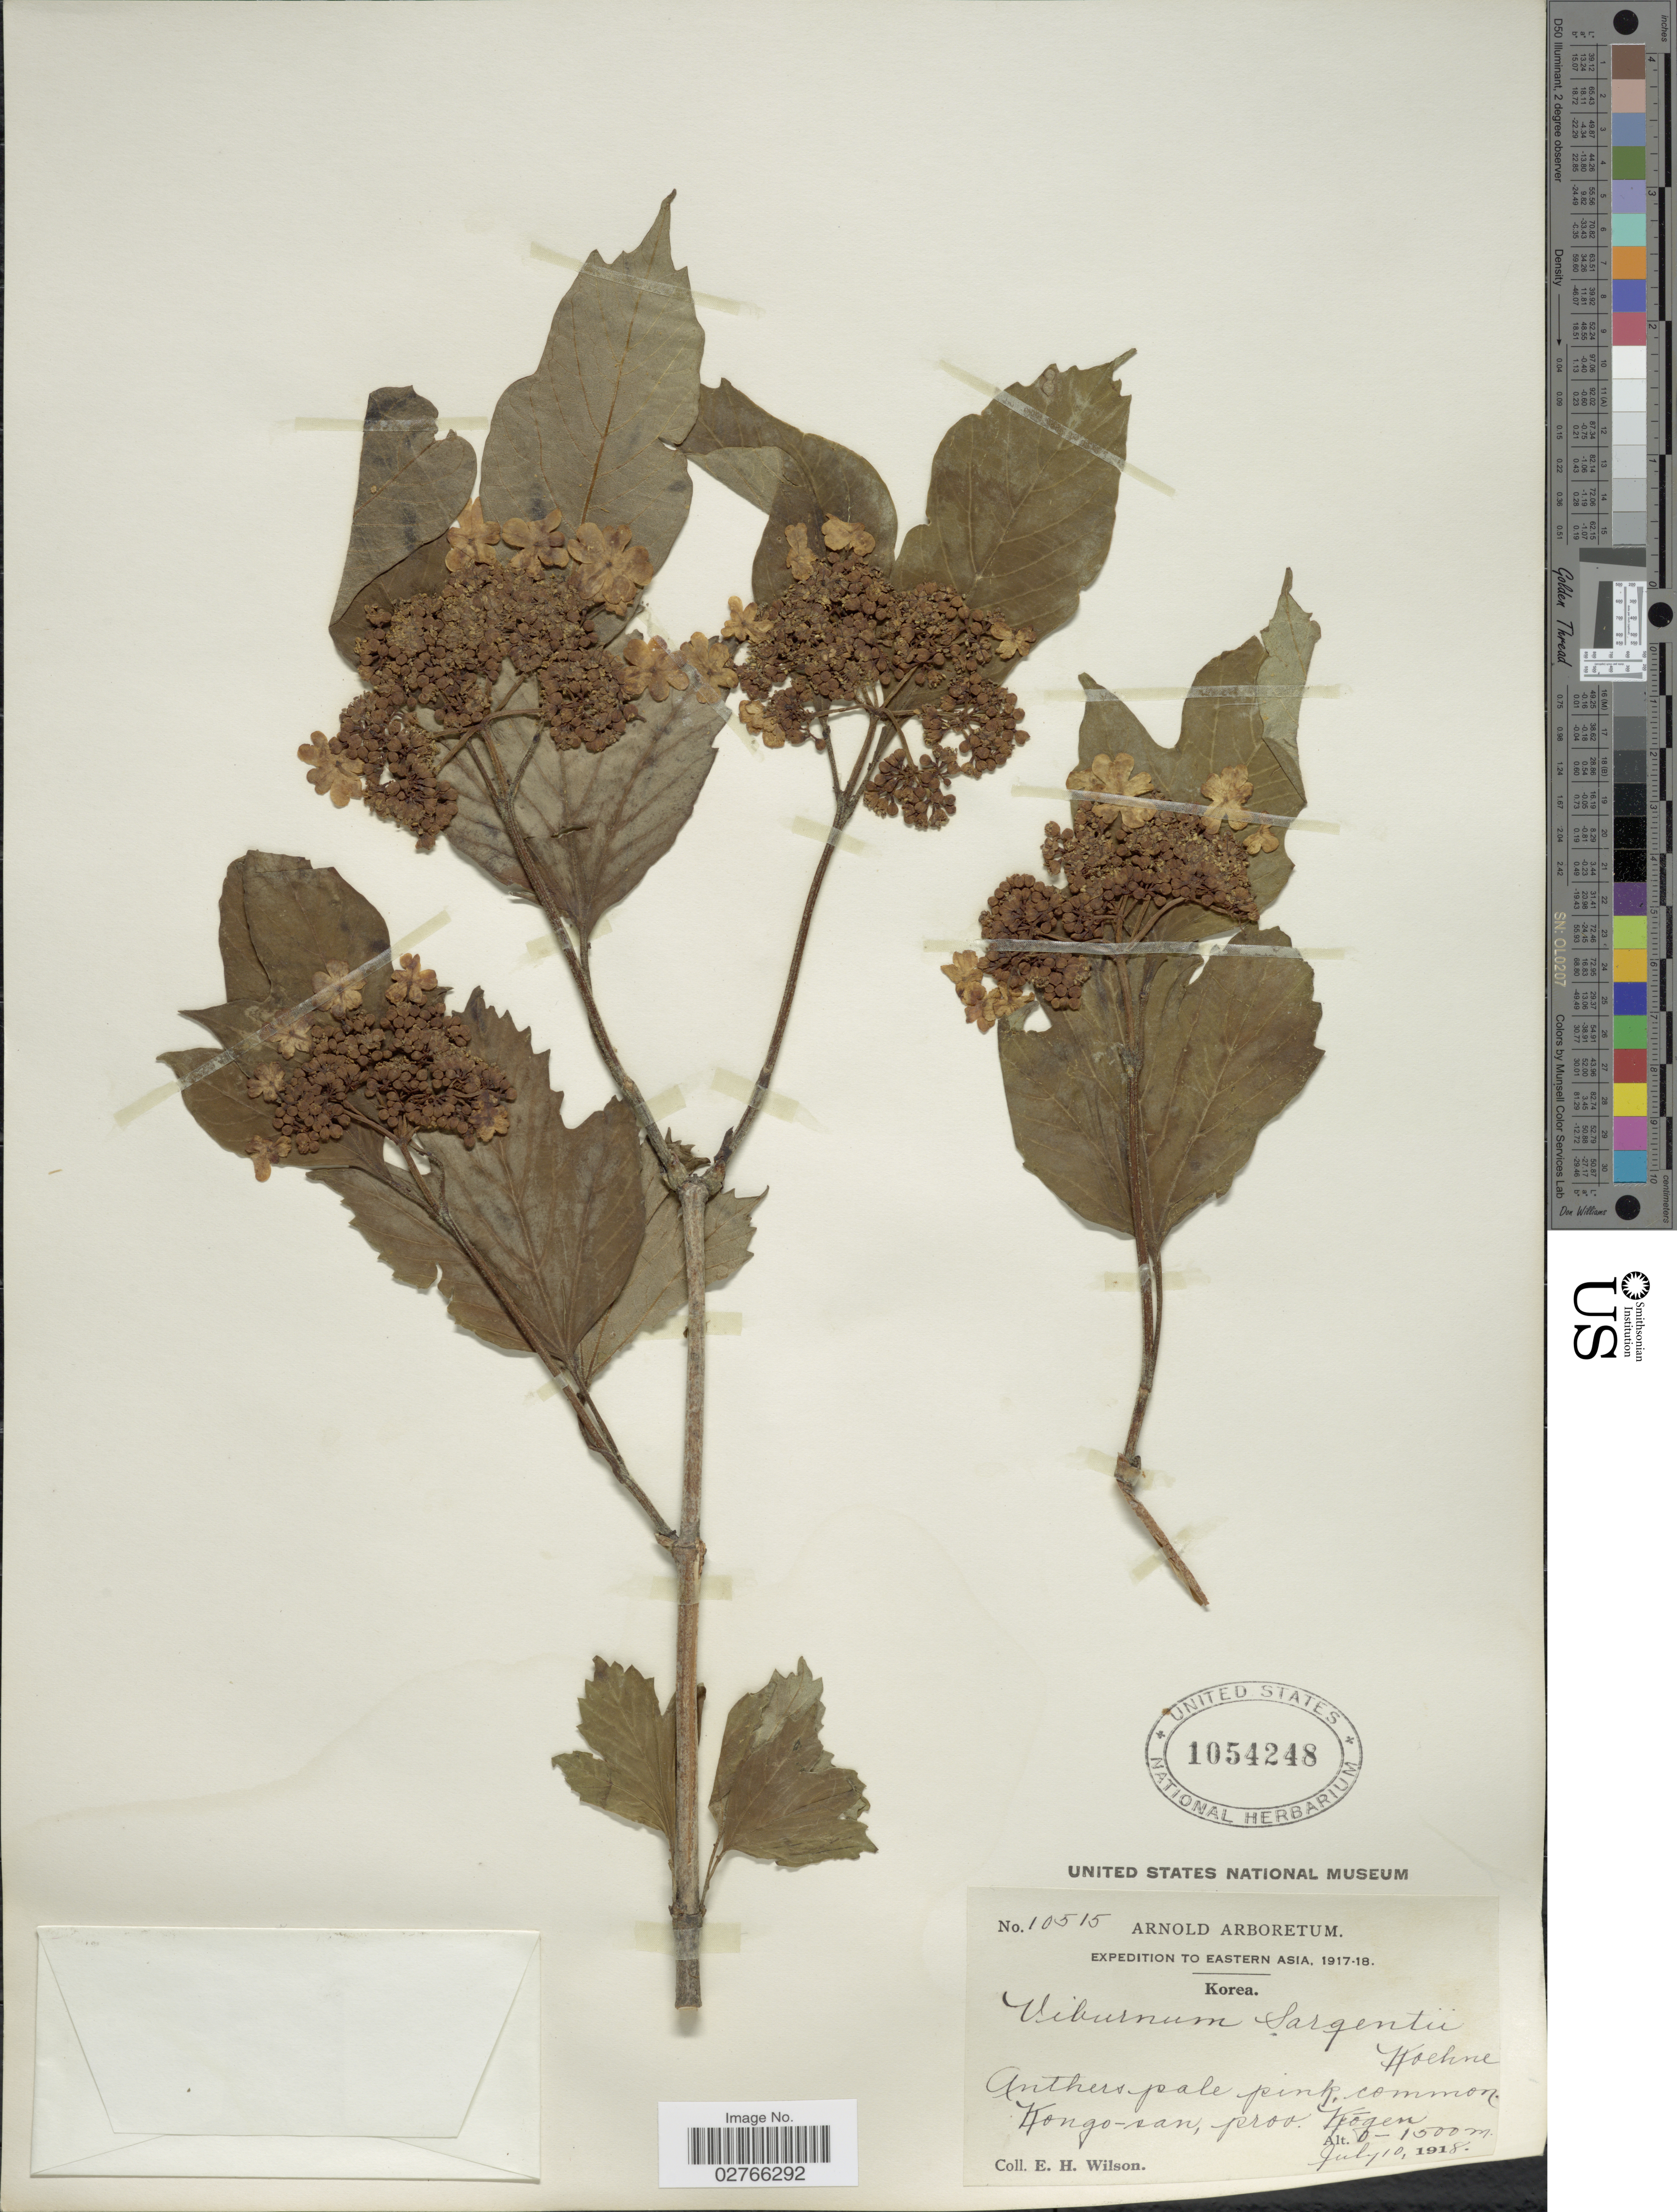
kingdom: Plantae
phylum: Tracheophyta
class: Magnoliopsida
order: Dipsacales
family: Viburnaceae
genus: Viburnum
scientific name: Viburnum opulus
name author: L.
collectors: E. Wilson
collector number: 10515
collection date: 1918-07-10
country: North Korea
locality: Kongo-san, prov. Kogen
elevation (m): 0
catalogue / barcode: US 1054248